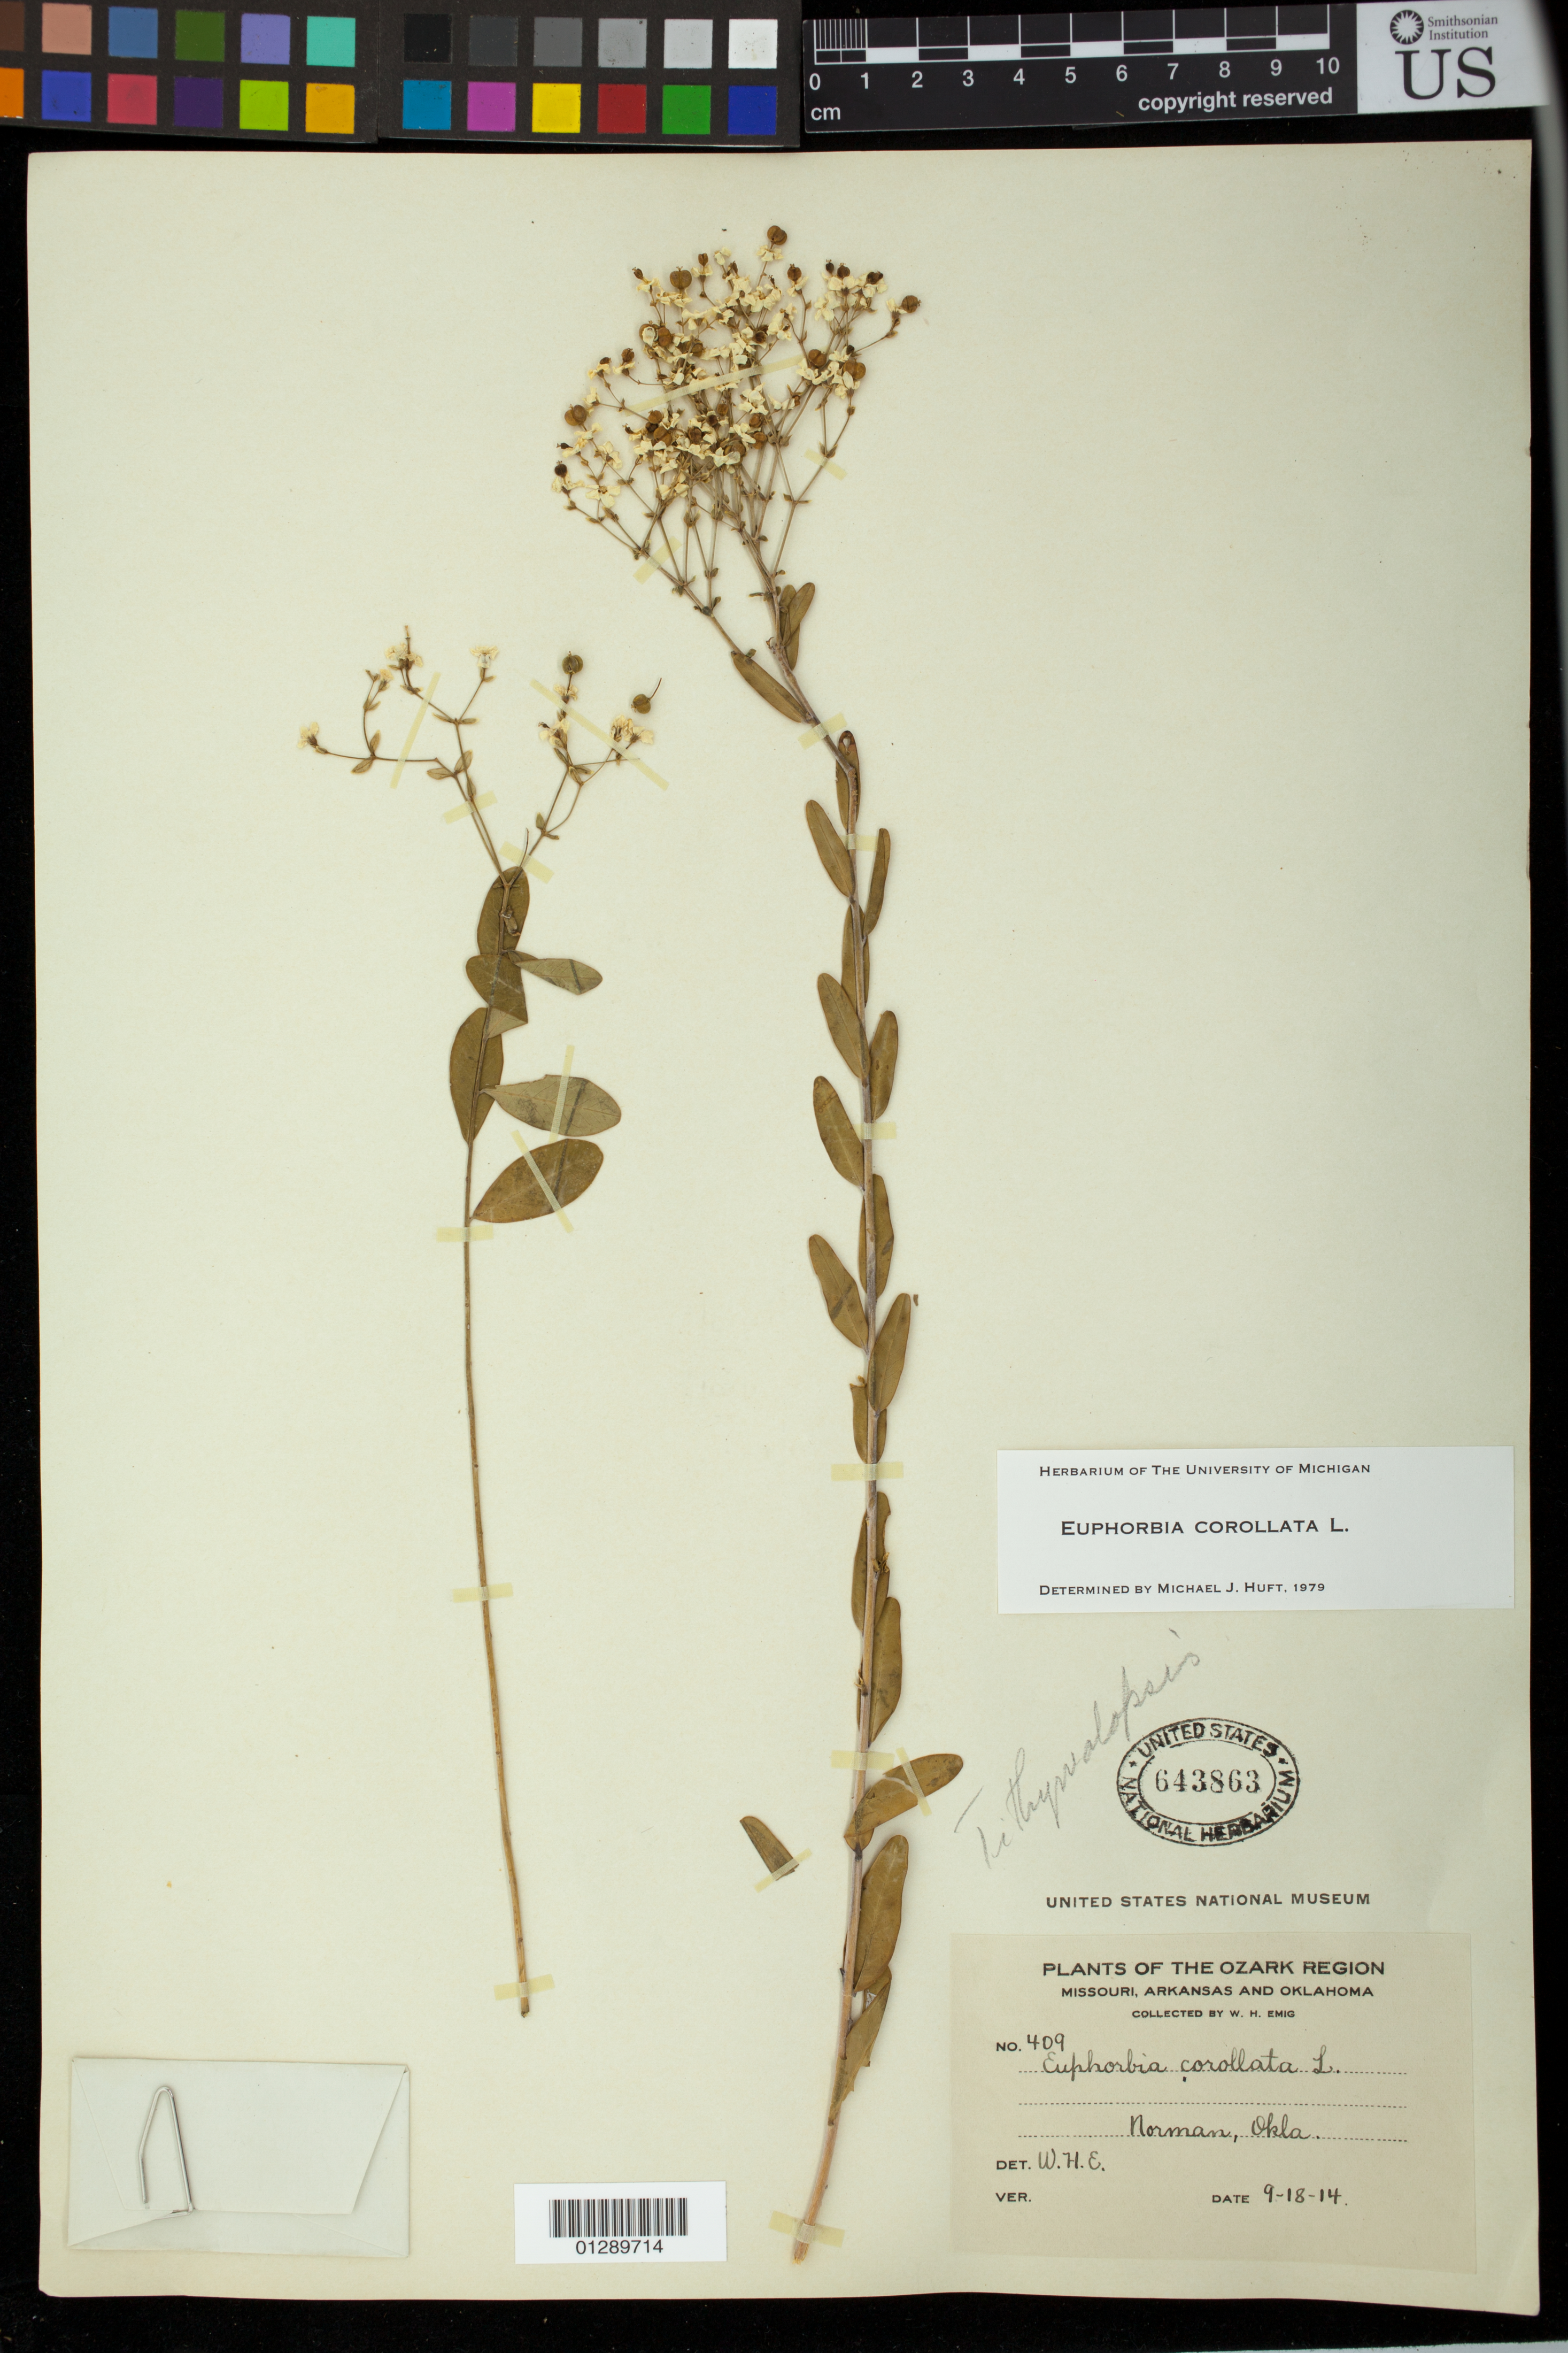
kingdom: Plantae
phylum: Tracheophyta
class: Magnoliopsida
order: Malpighiales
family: Euphorbiaceae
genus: Euphorbia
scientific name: Euphorbia corollata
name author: L.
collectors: W. H. Emig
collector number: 409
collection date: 1914-09-18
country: United States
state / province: Oklahoma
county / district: Cleveland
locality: Norman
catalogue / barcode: US 643863